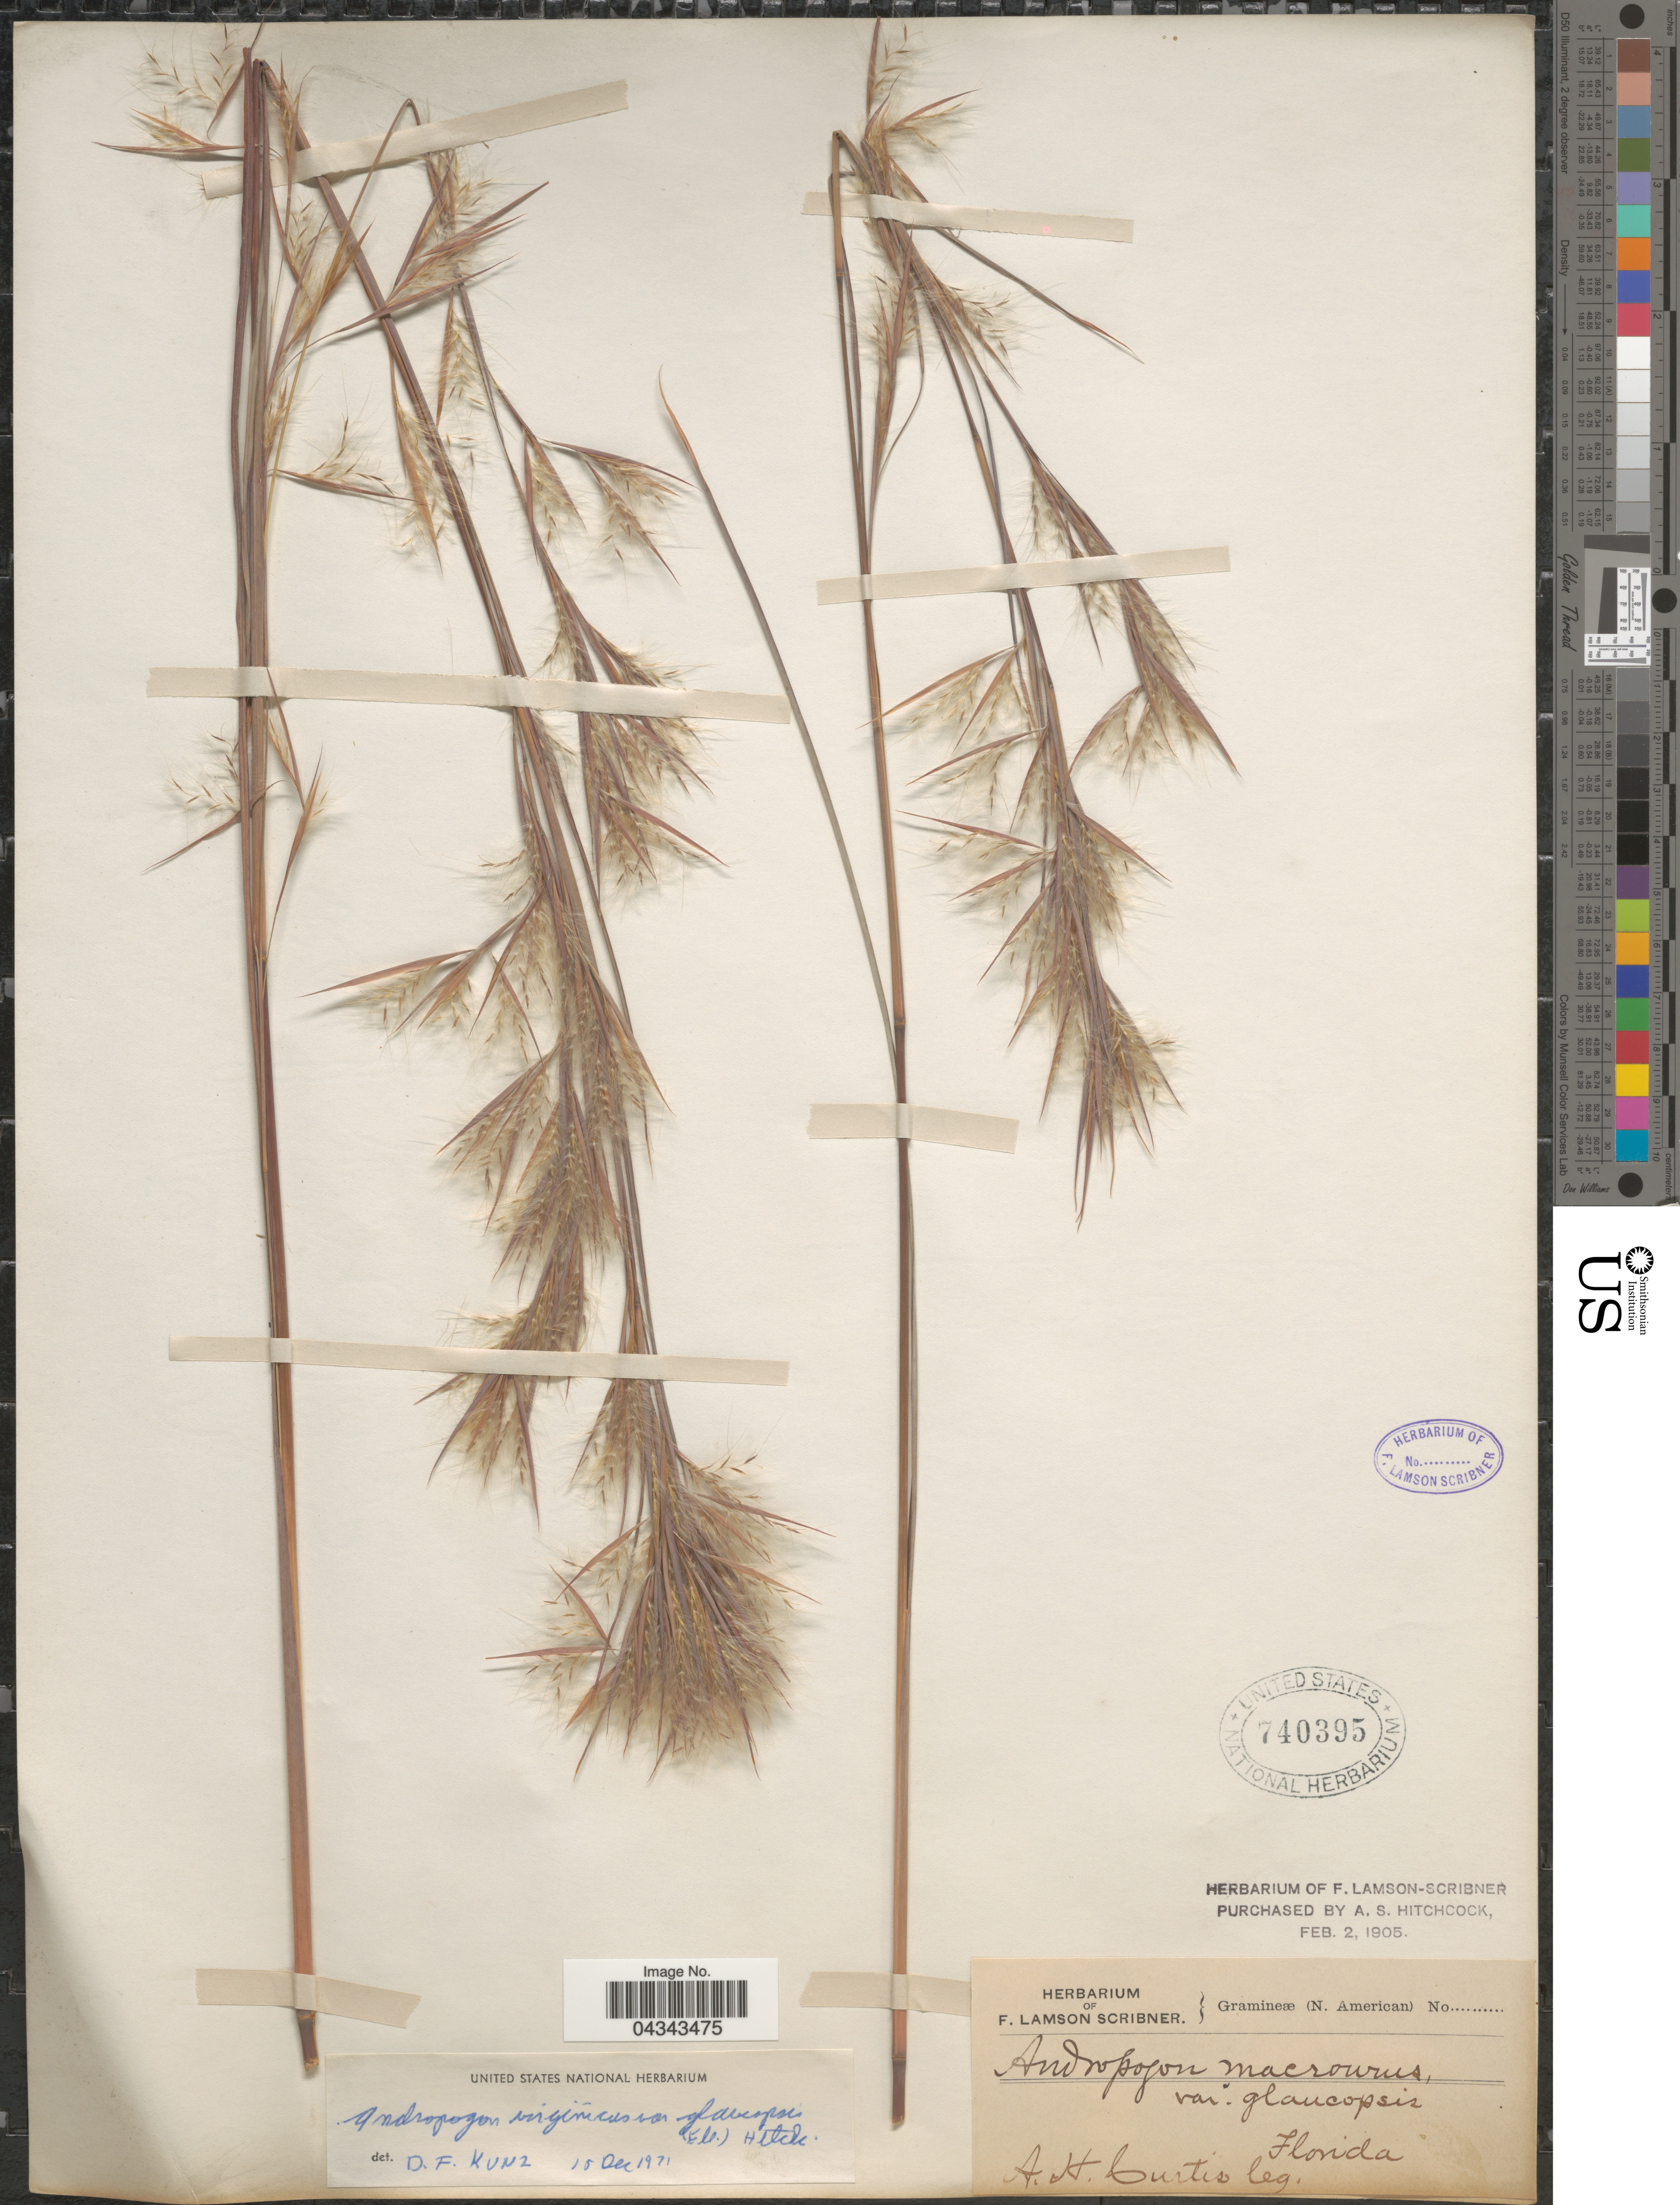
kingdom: Plantae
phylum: Tracheophyta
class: Liliopsida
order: Poales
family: Poaceae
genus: Andropogon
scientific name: Andropogon glomeratus var. glaucopsis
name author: C. Mohr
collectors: A. H. Curtiss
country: United States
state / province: Florida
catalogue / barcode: US 740395